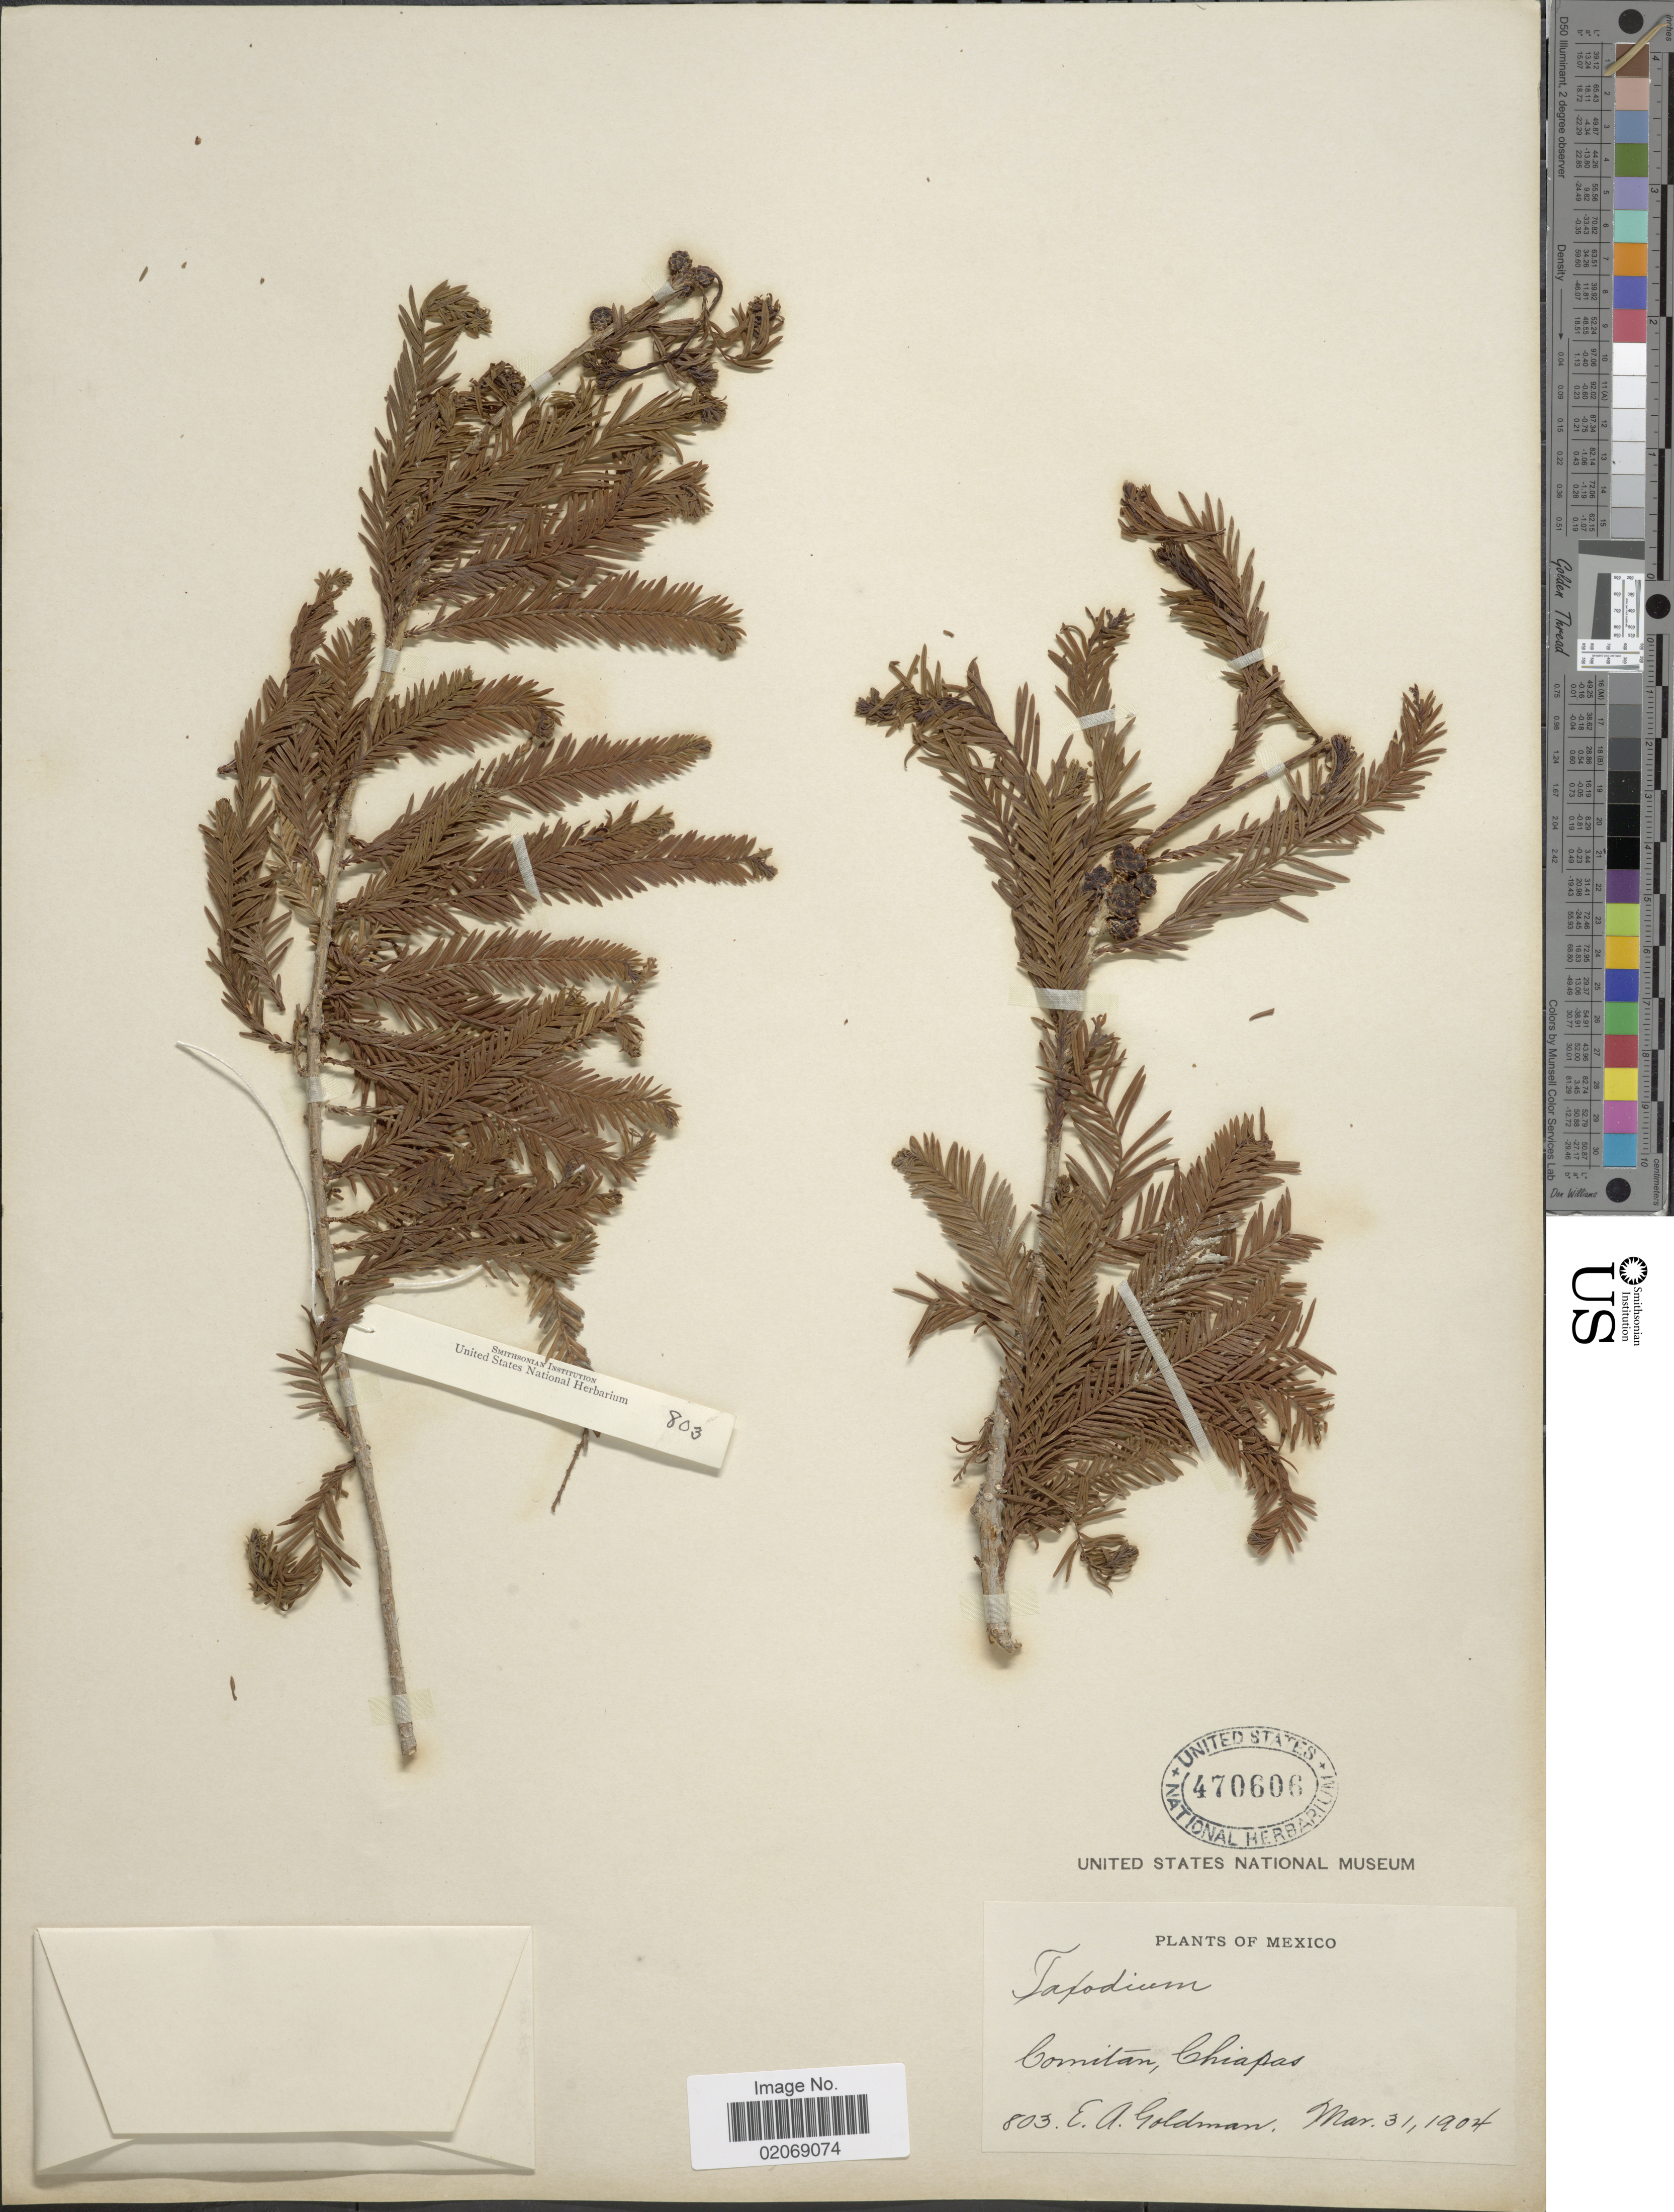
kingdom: Plantae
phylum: Tracheophyta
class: Pinopsida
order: Pinales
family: Cupressaceae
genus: Taxodium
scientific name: Taxodium mucronatum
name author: Ten.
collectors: E. A. Goldman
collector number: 903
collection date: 1904-03-31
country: Mexico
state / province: Chiapas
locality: Comitan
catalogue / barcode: US 470606